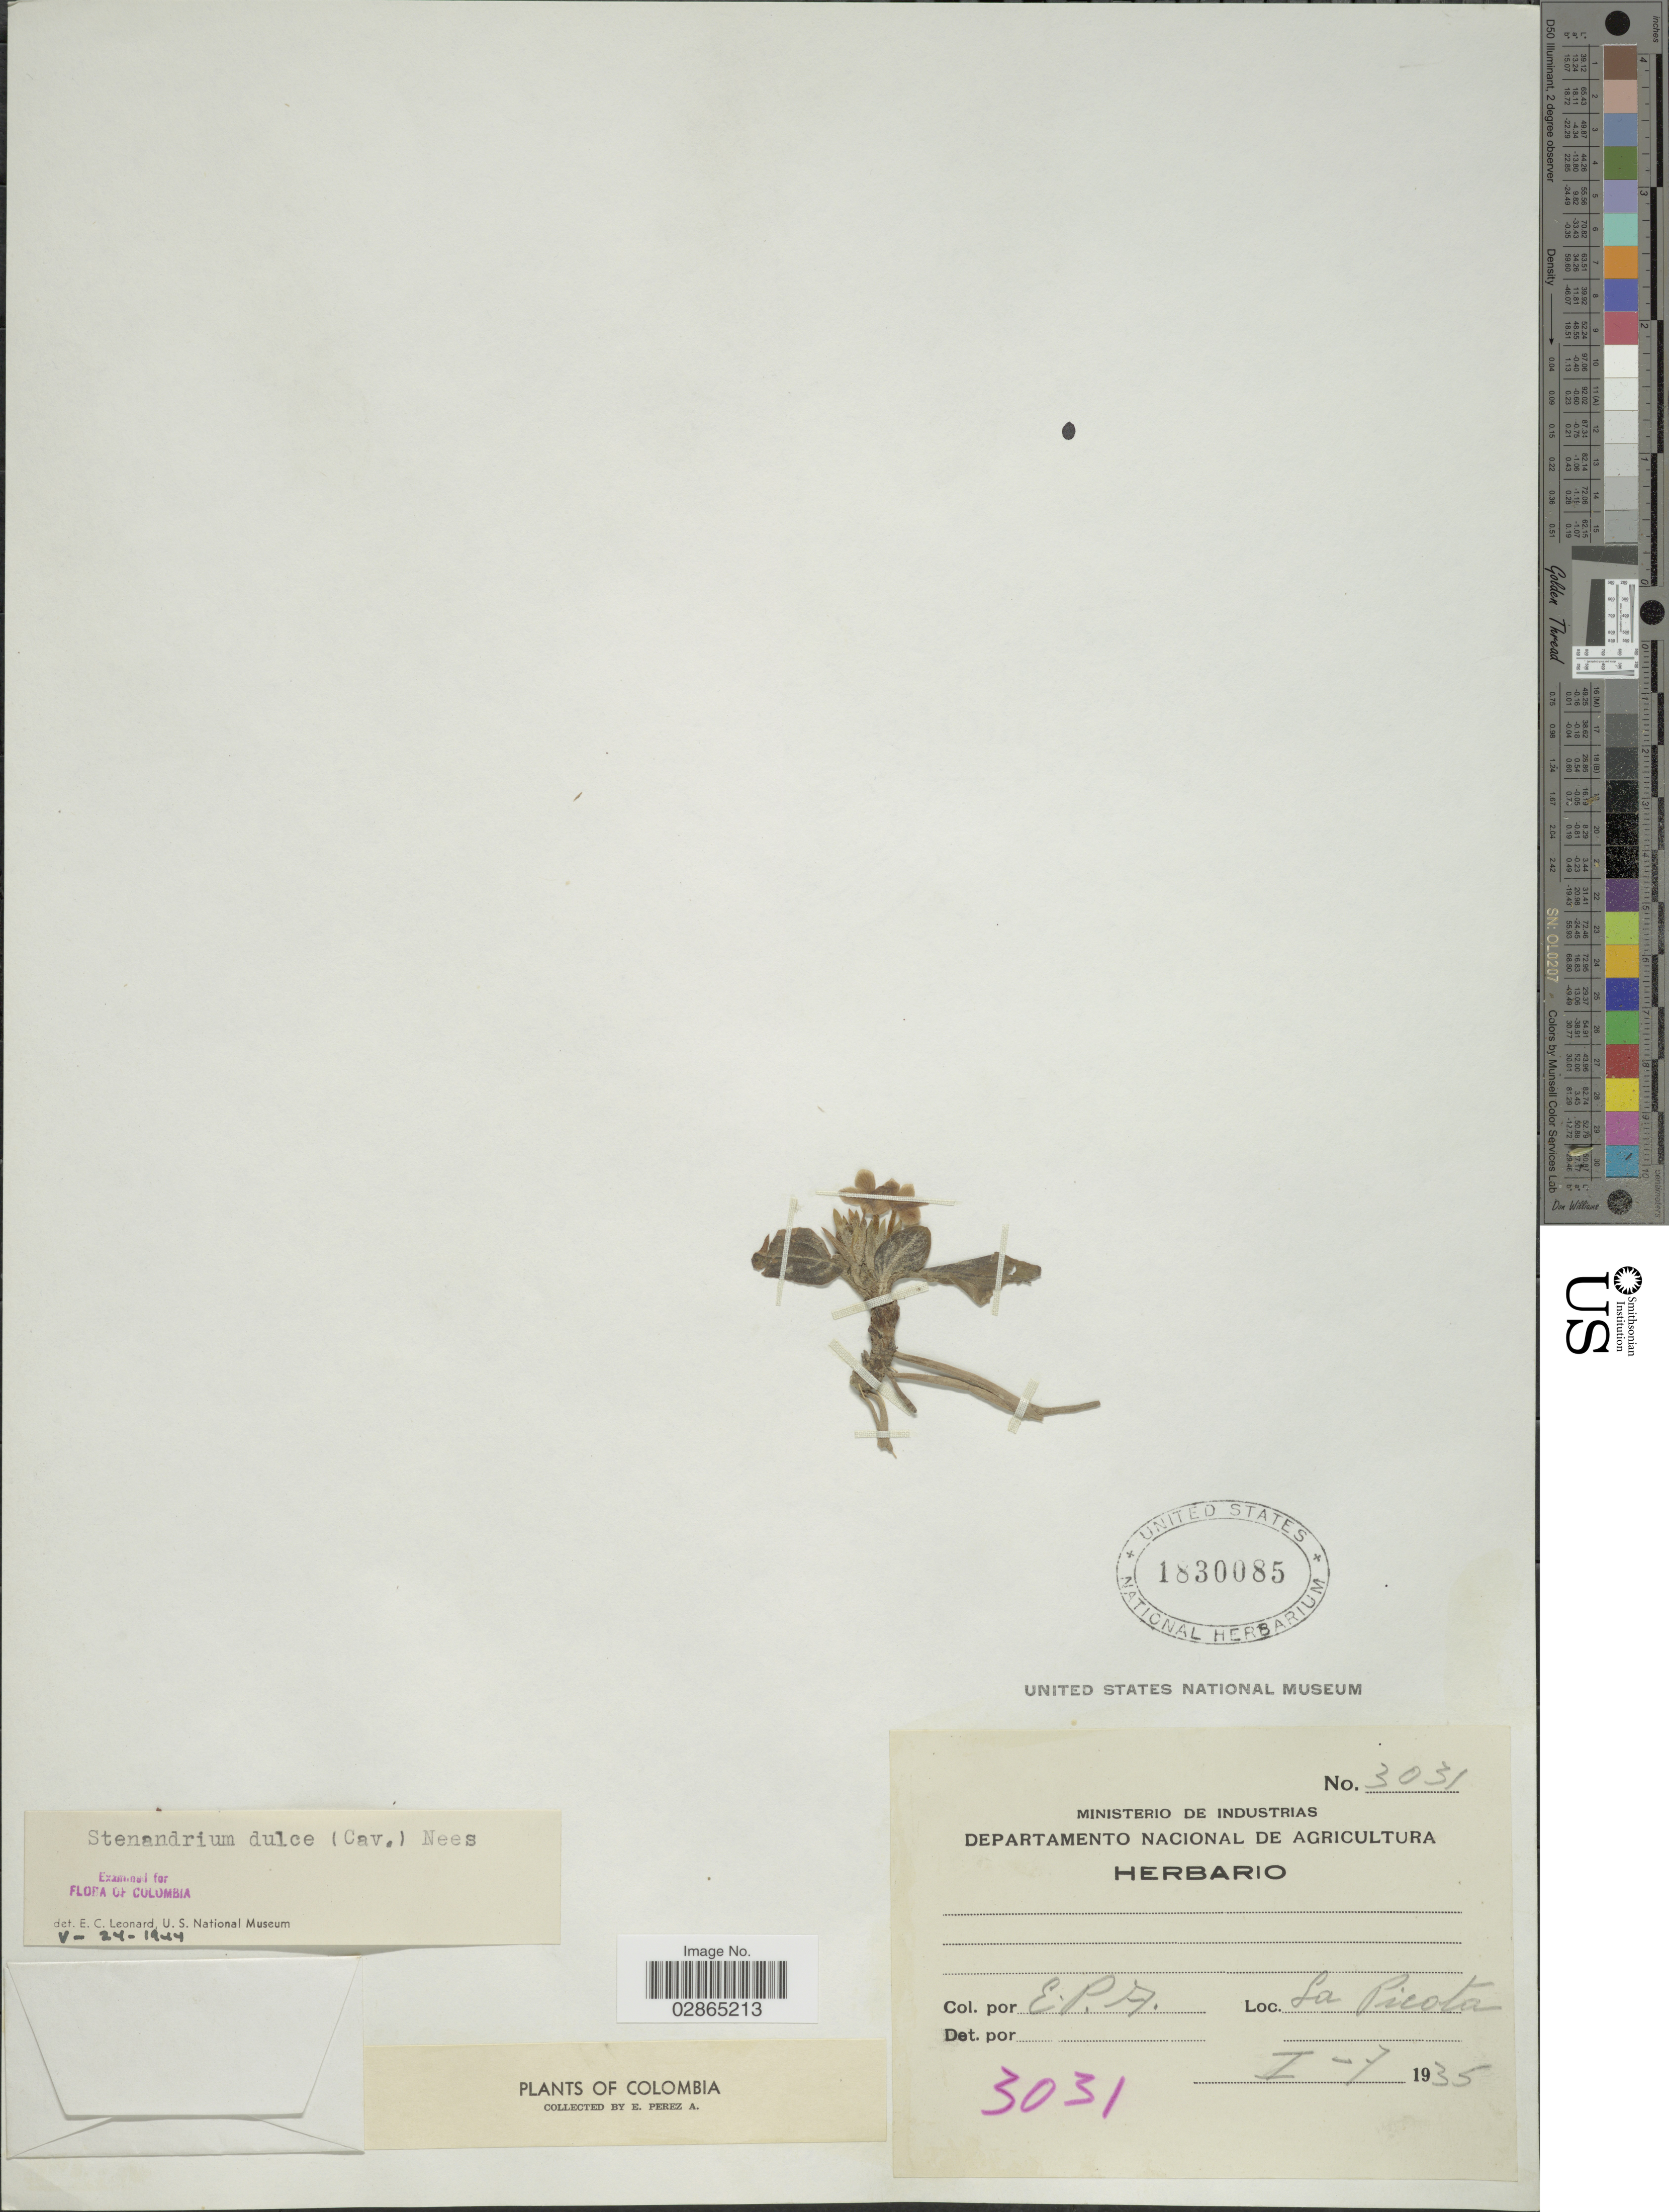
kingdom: Plantae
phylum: Tracheophyta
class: Magnoliopsida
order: Lamiales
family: Acanthaceae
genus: Stenandrium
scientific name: Stenandrium dulce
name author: (Cav.) Nees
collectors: E. Pérez Arbeláez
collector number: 3031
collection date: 1935-07-01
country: Colombia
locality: La Picota.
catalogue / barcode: US 1830085